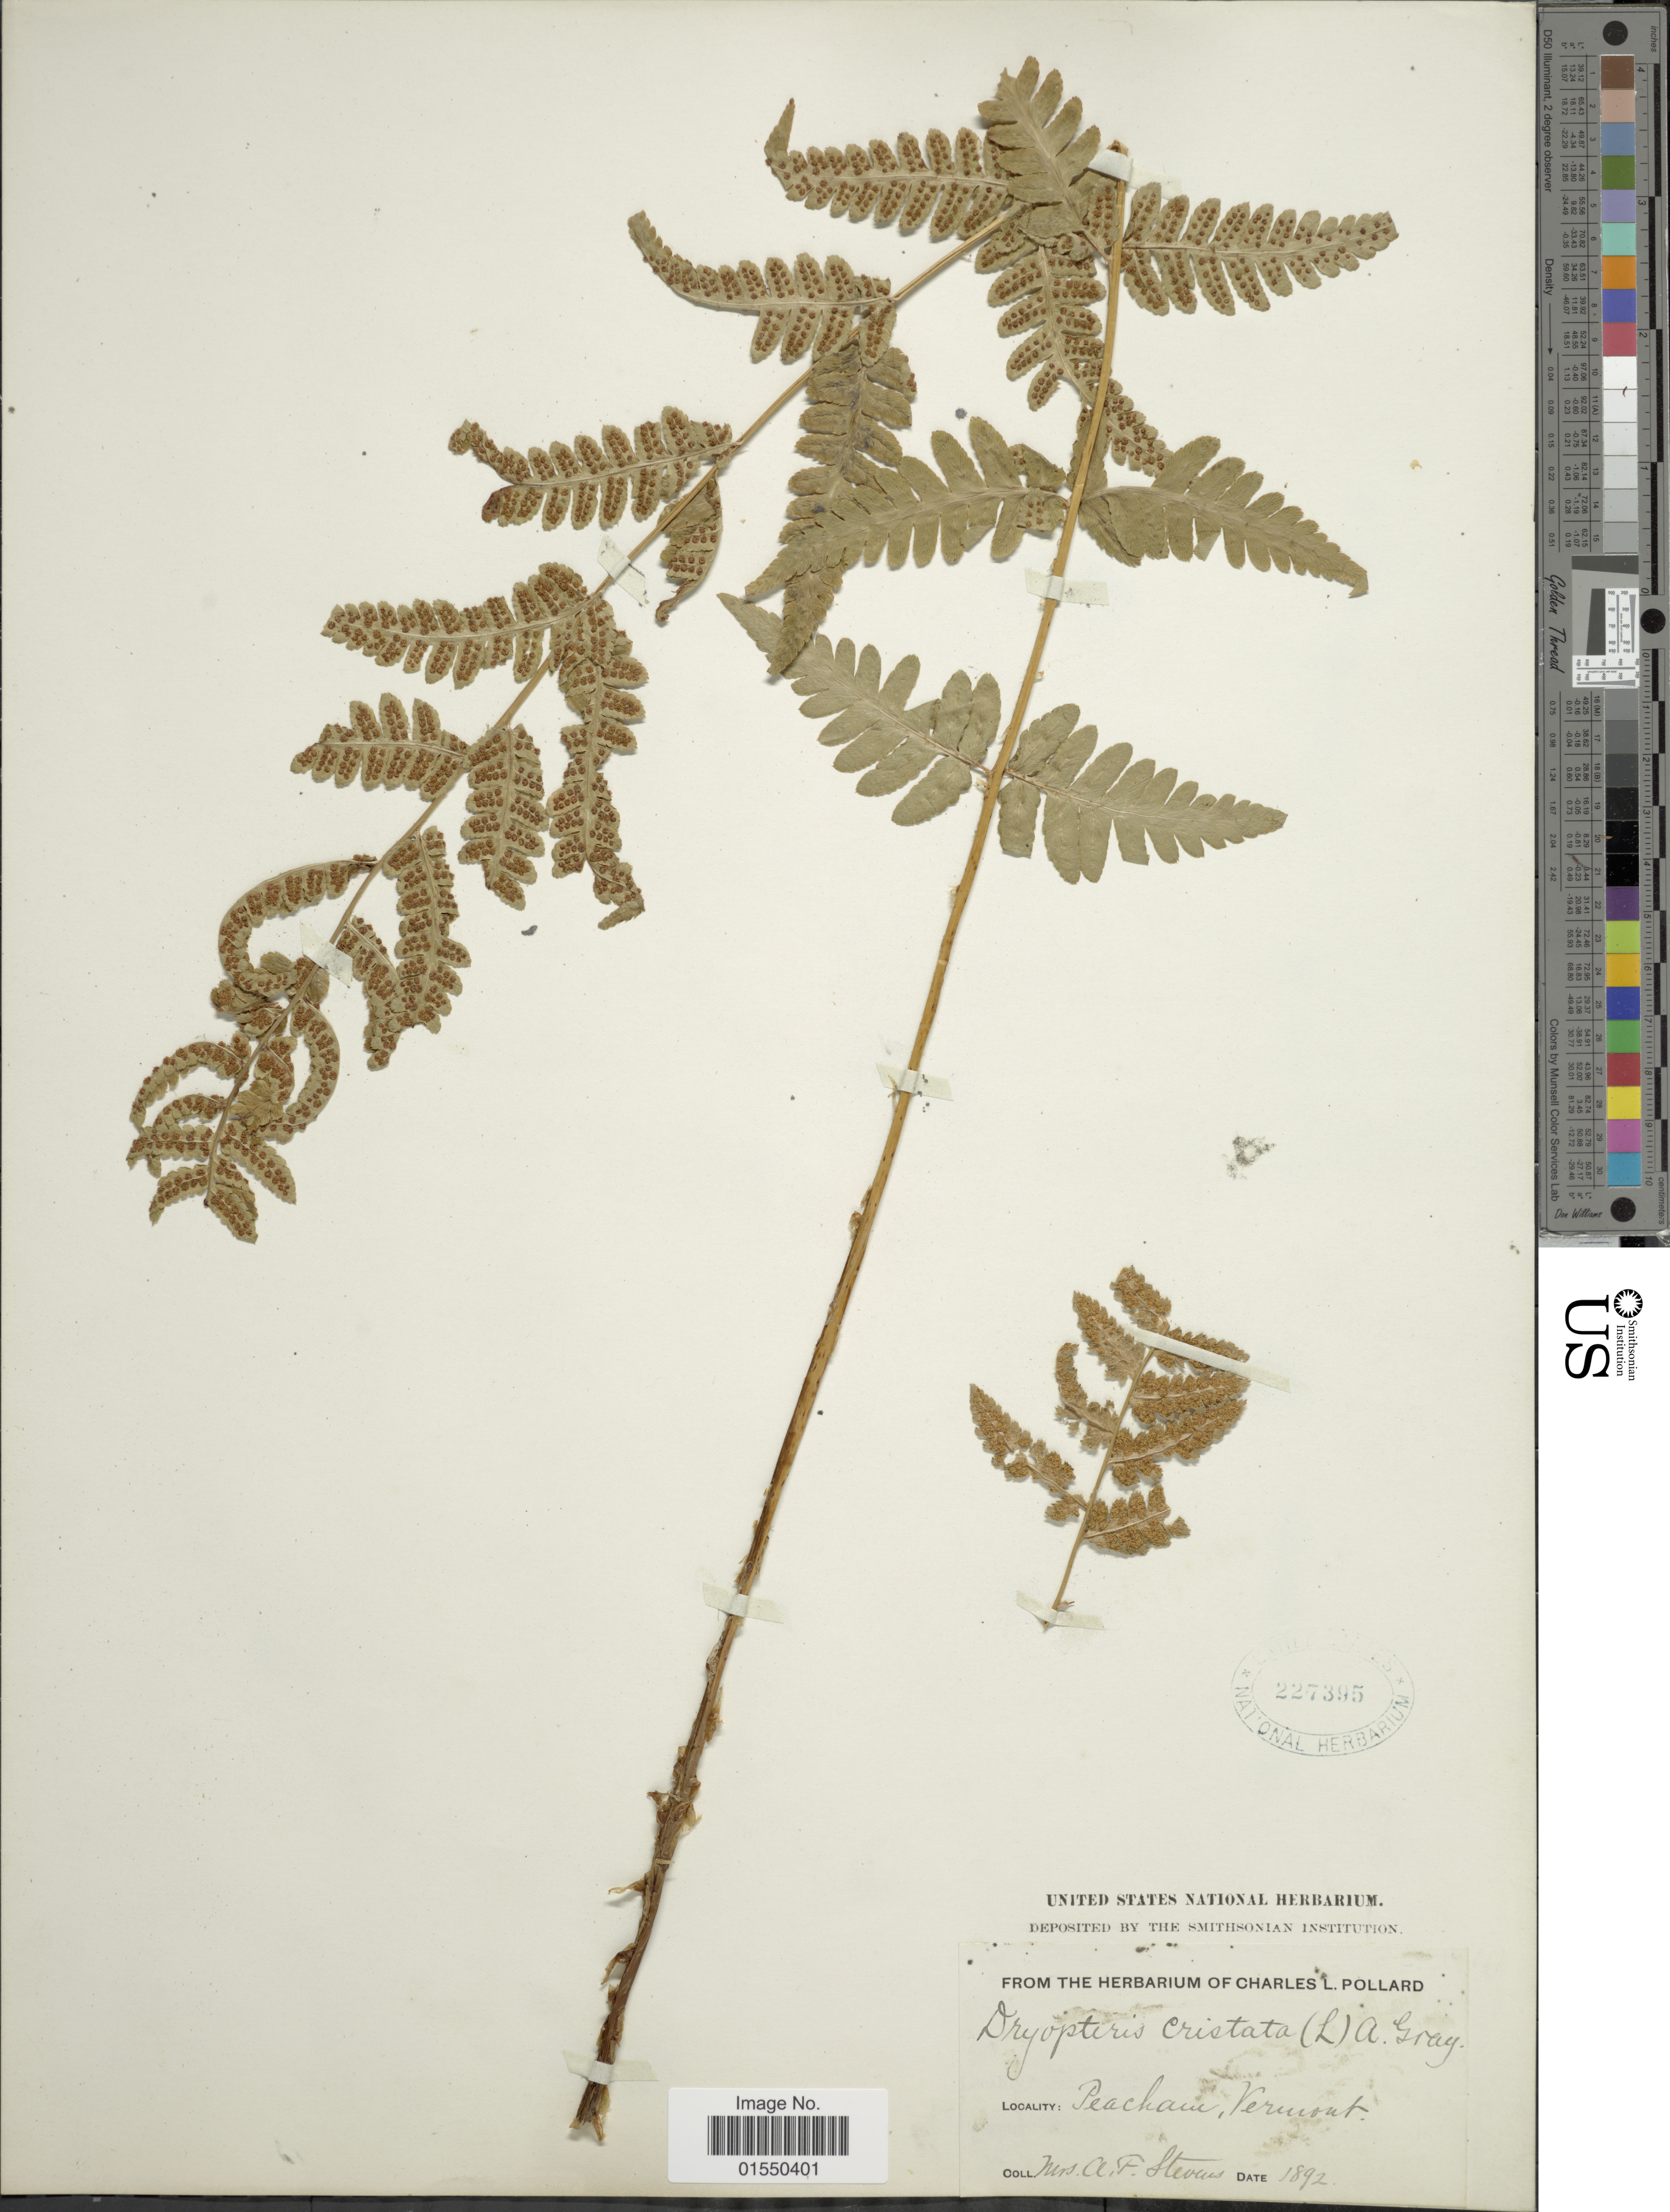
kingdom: Plantae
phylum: Tracheophyta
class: Polypodiopsida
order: Polypodiales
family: Dryopteridaceae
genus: Dryopteris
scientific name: Dryopteris cristata var. spinulosa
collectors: A. Stevens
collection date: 1892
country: United States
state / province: Vermont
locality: Peacham, Vermont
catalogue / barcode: US 227395